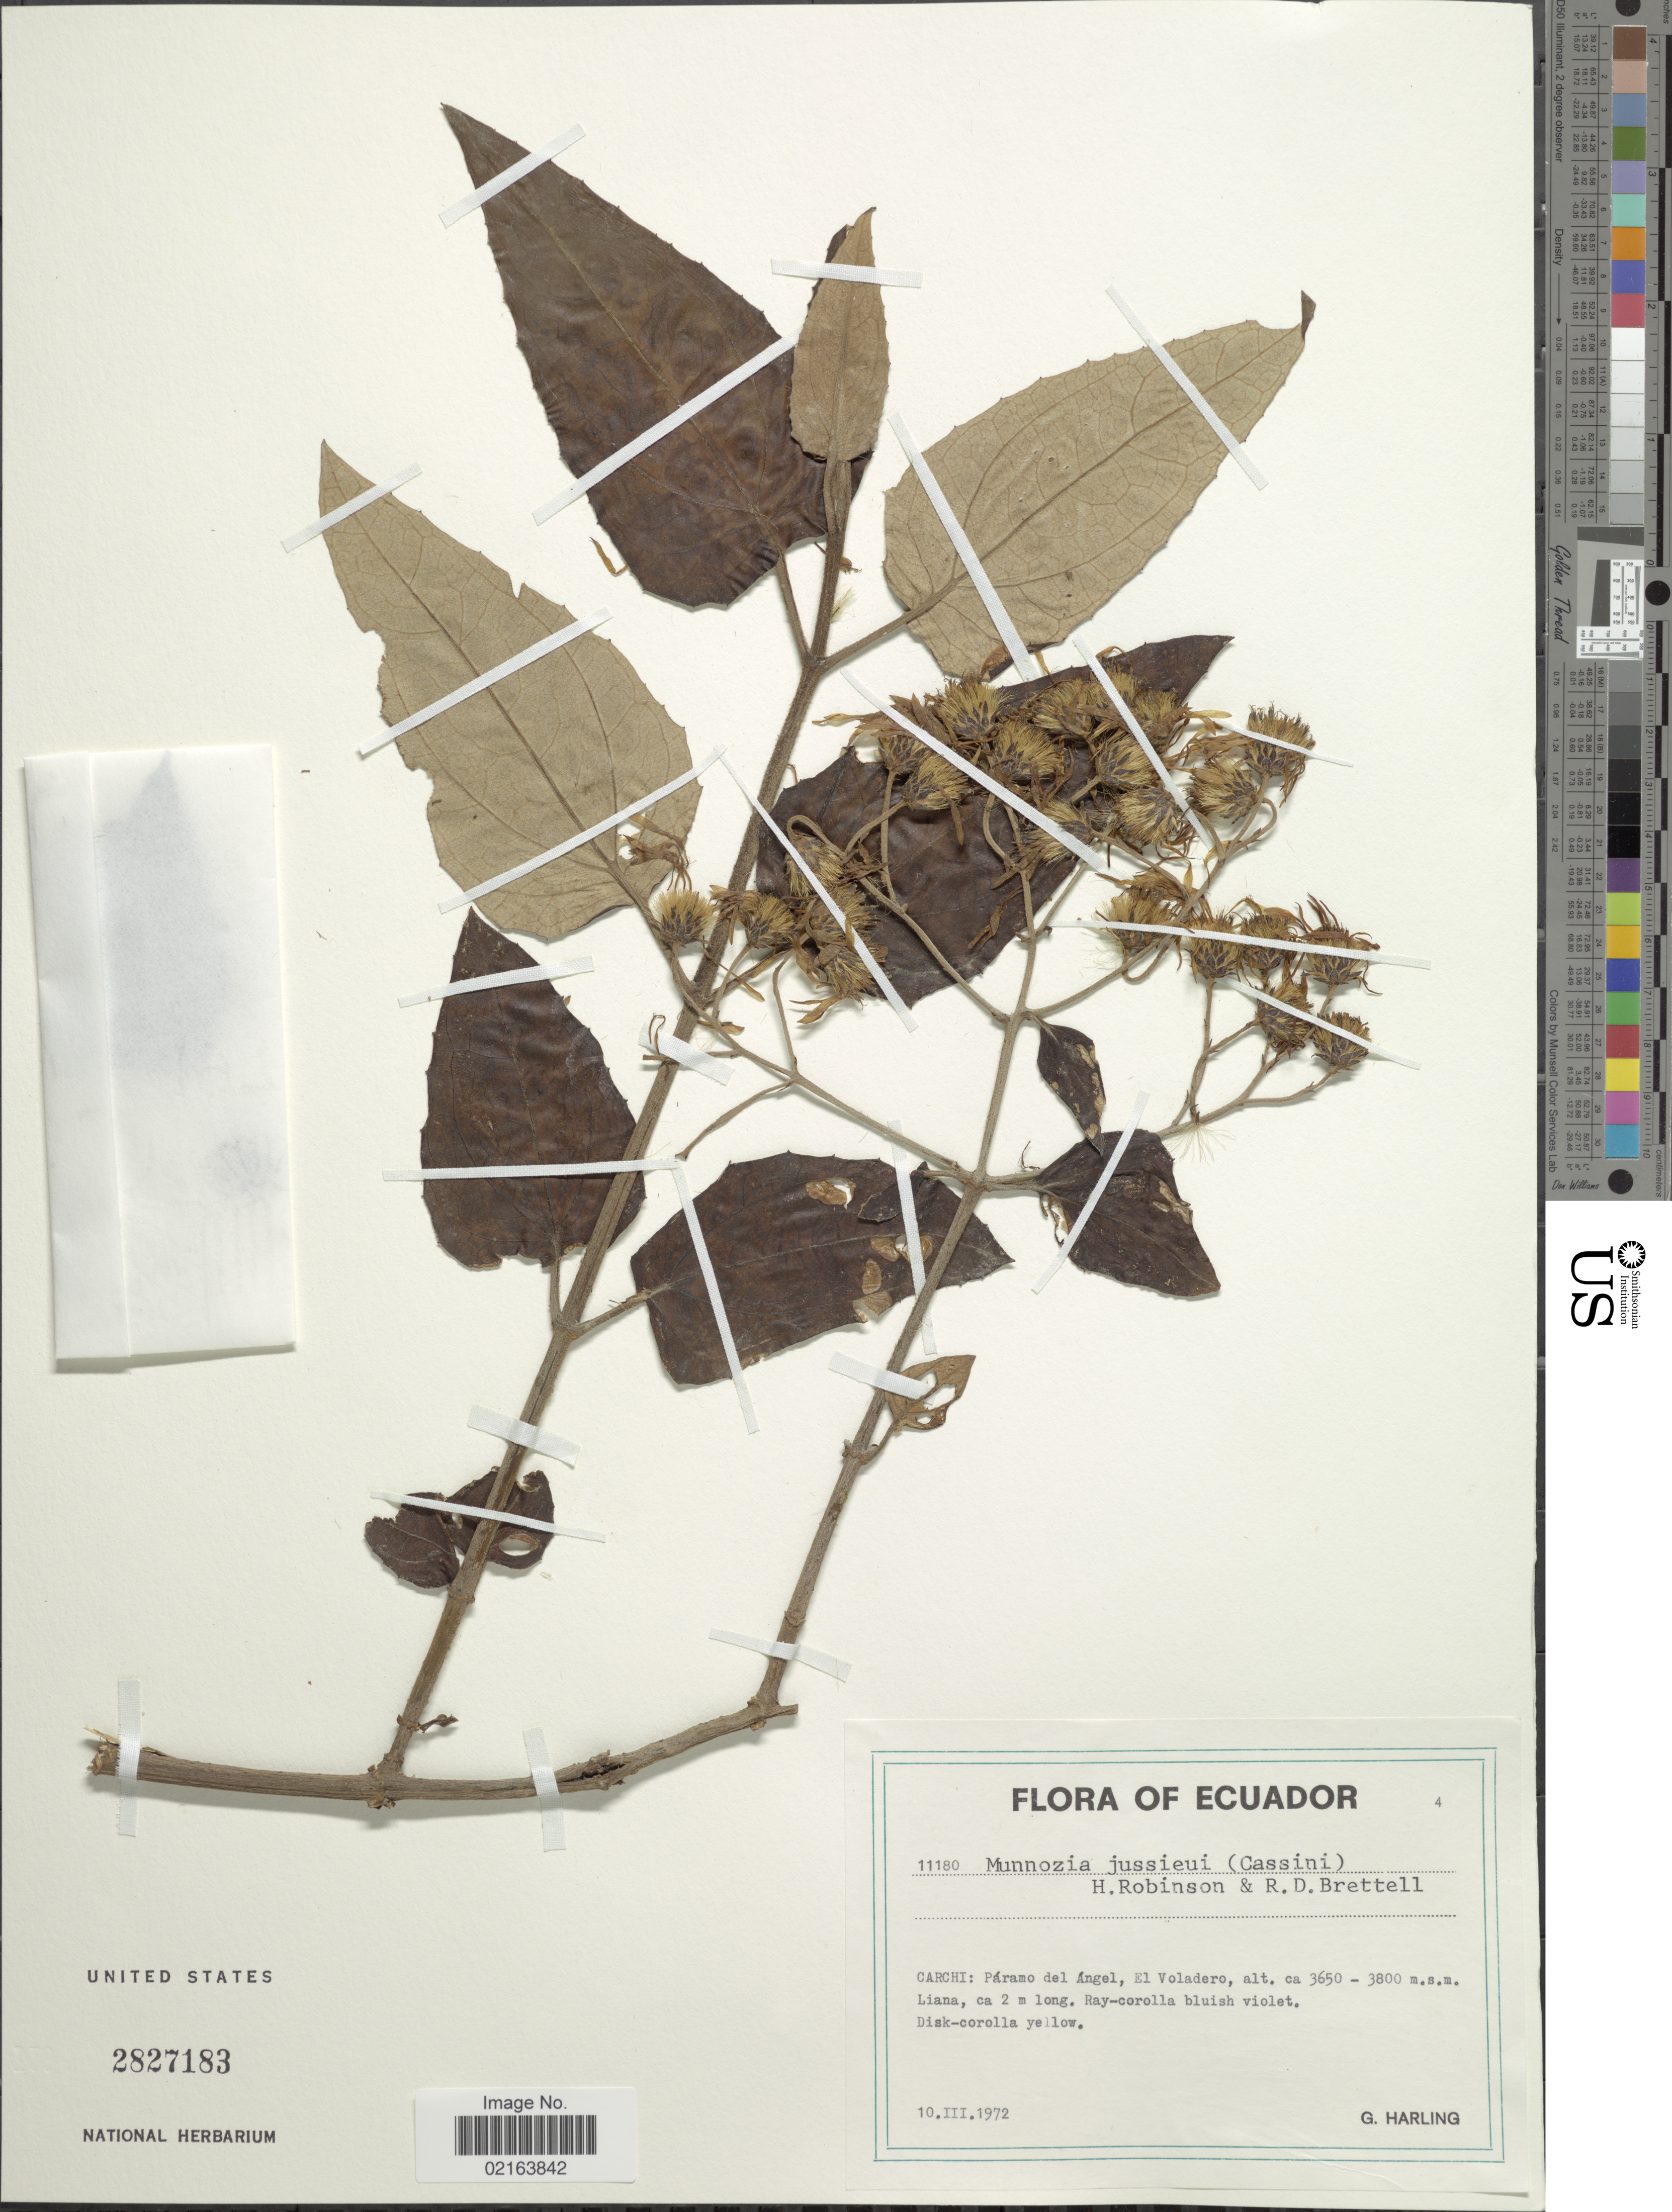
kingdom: Plantae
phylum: Tracheophyta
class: Magnoliopsida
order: Asterales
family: Asteraceae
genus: Munnozia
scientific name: Munnozia jussieui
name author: (Cass.) H. Rob. & Brettell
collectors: G. Harling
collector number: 11180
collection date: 1972-03-10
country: Ecuador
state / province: Carchi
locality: Carchi: Paramo del Angel, El Voladero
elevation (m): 3650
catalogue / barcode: US 2827183